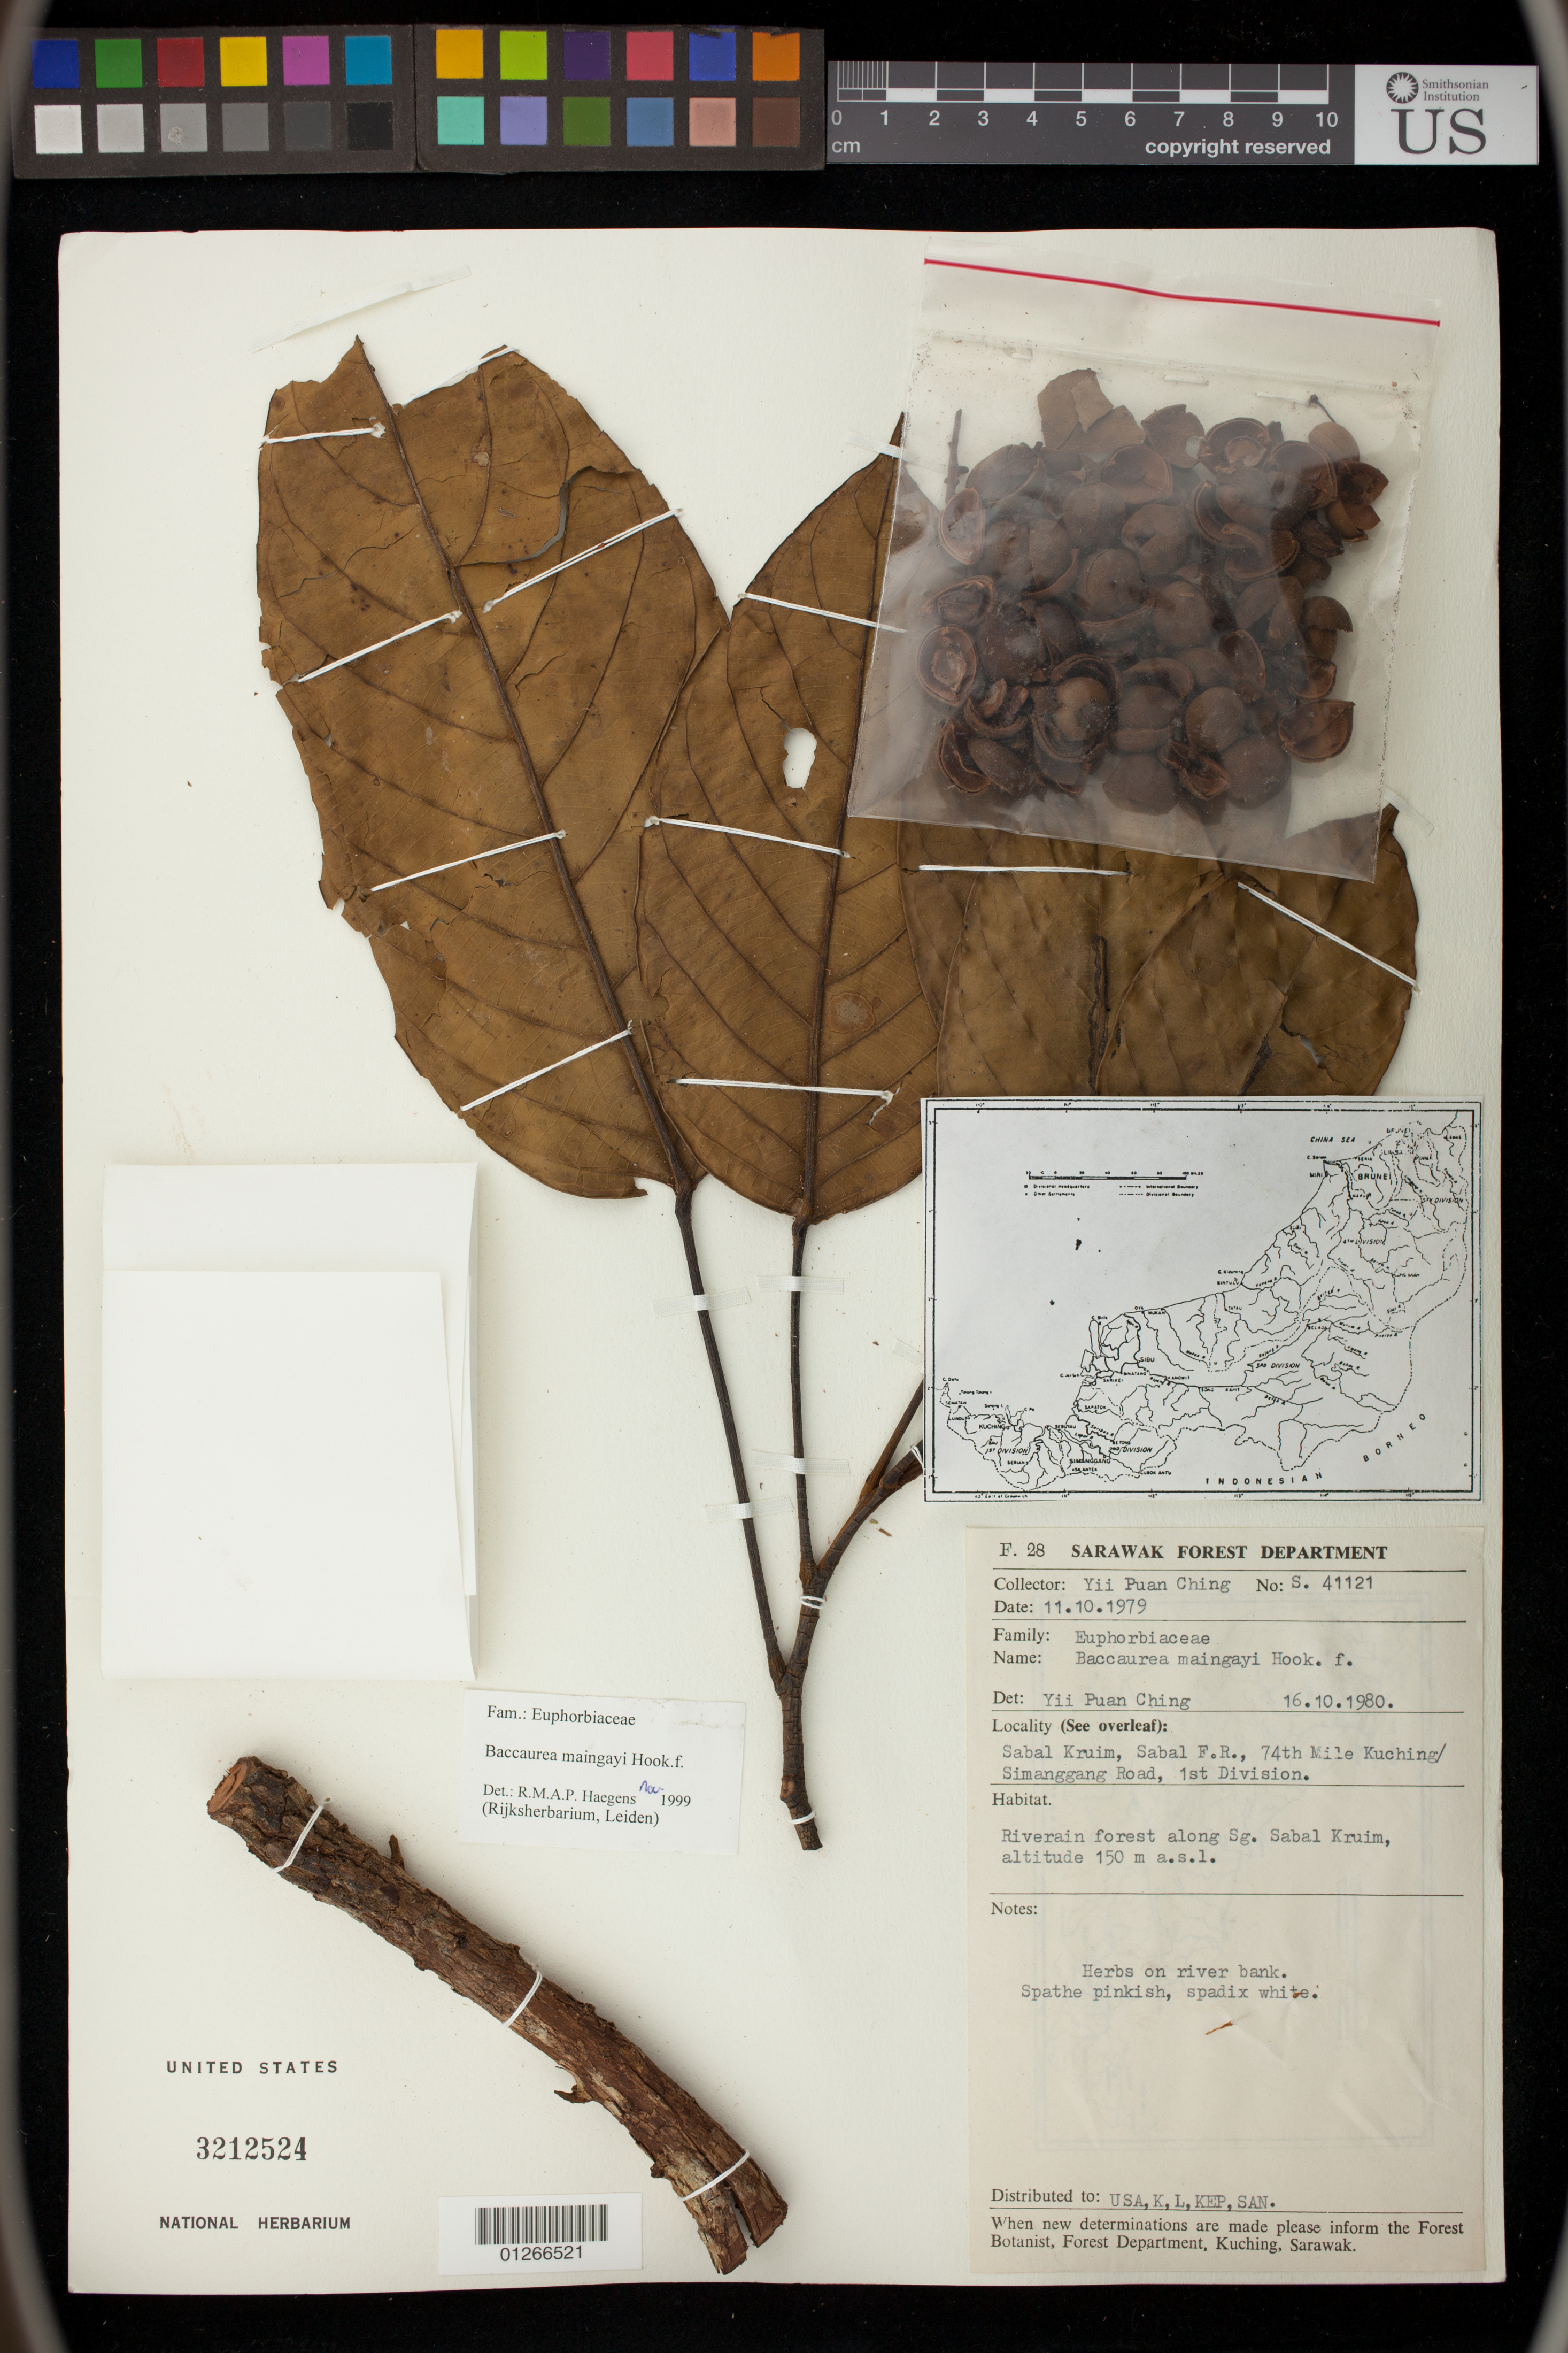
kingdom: Plantae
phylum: Tracheophyta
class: Magnoliopsida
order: Malpighiales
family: Phyllanthaceae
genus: Baccaurea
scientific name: Baccaurea maingayi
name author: Hook. f.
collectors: Y. P. Ching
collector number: S. 41121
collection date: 1979-10-11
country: Malaysia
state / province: Sarawak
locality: Sabal Kruim, Sabal F.R., 74th Mile Kuching/Simanggang Road, 1st Division. Riverain forest along Sg. Sabal Kruim.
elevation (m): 150